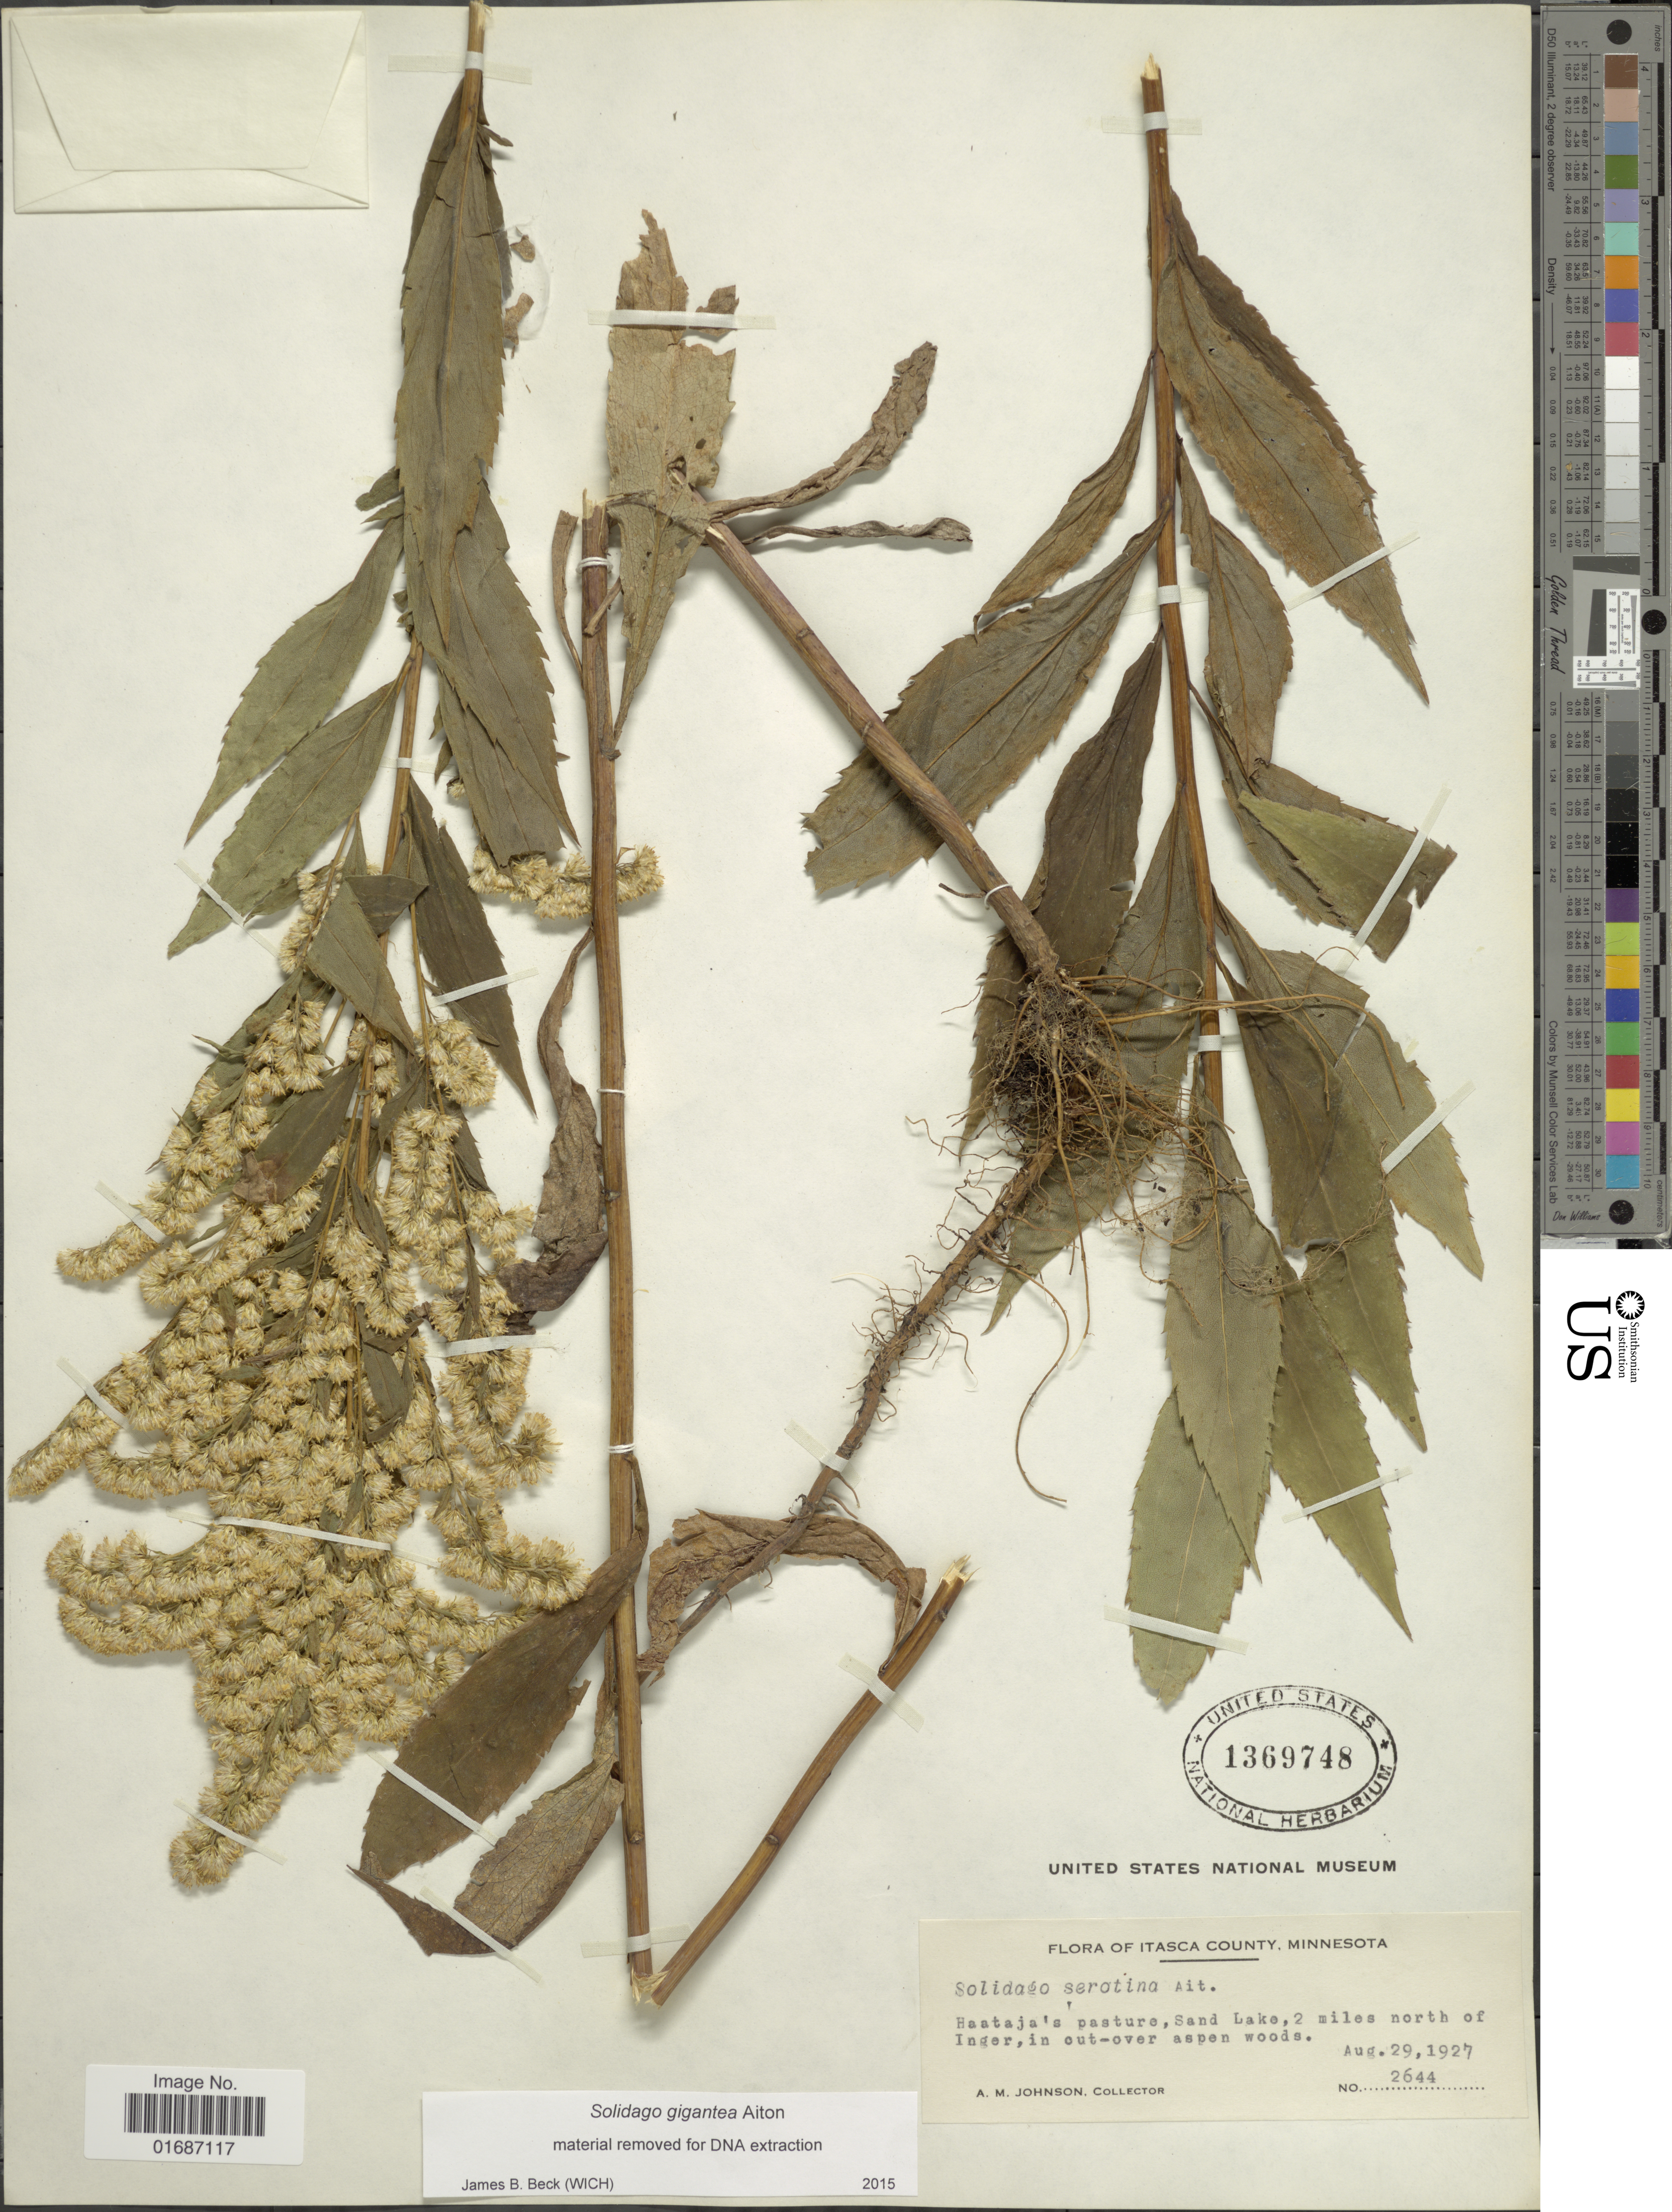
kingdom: Plantae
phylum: Tracheophyta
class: Magnoliopsida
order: Asterales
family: Asteraceae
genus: Solidago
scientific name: Solidago gigantea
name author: Aiton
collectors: A. M. Johnson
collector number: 2644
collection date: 1927-08-29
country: United States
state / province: Minnesota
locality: Itasca County, Haataja's pasture, Sand Lake, 2 miles north of Inger, in out-over aspen woods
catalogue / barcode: US 1369748